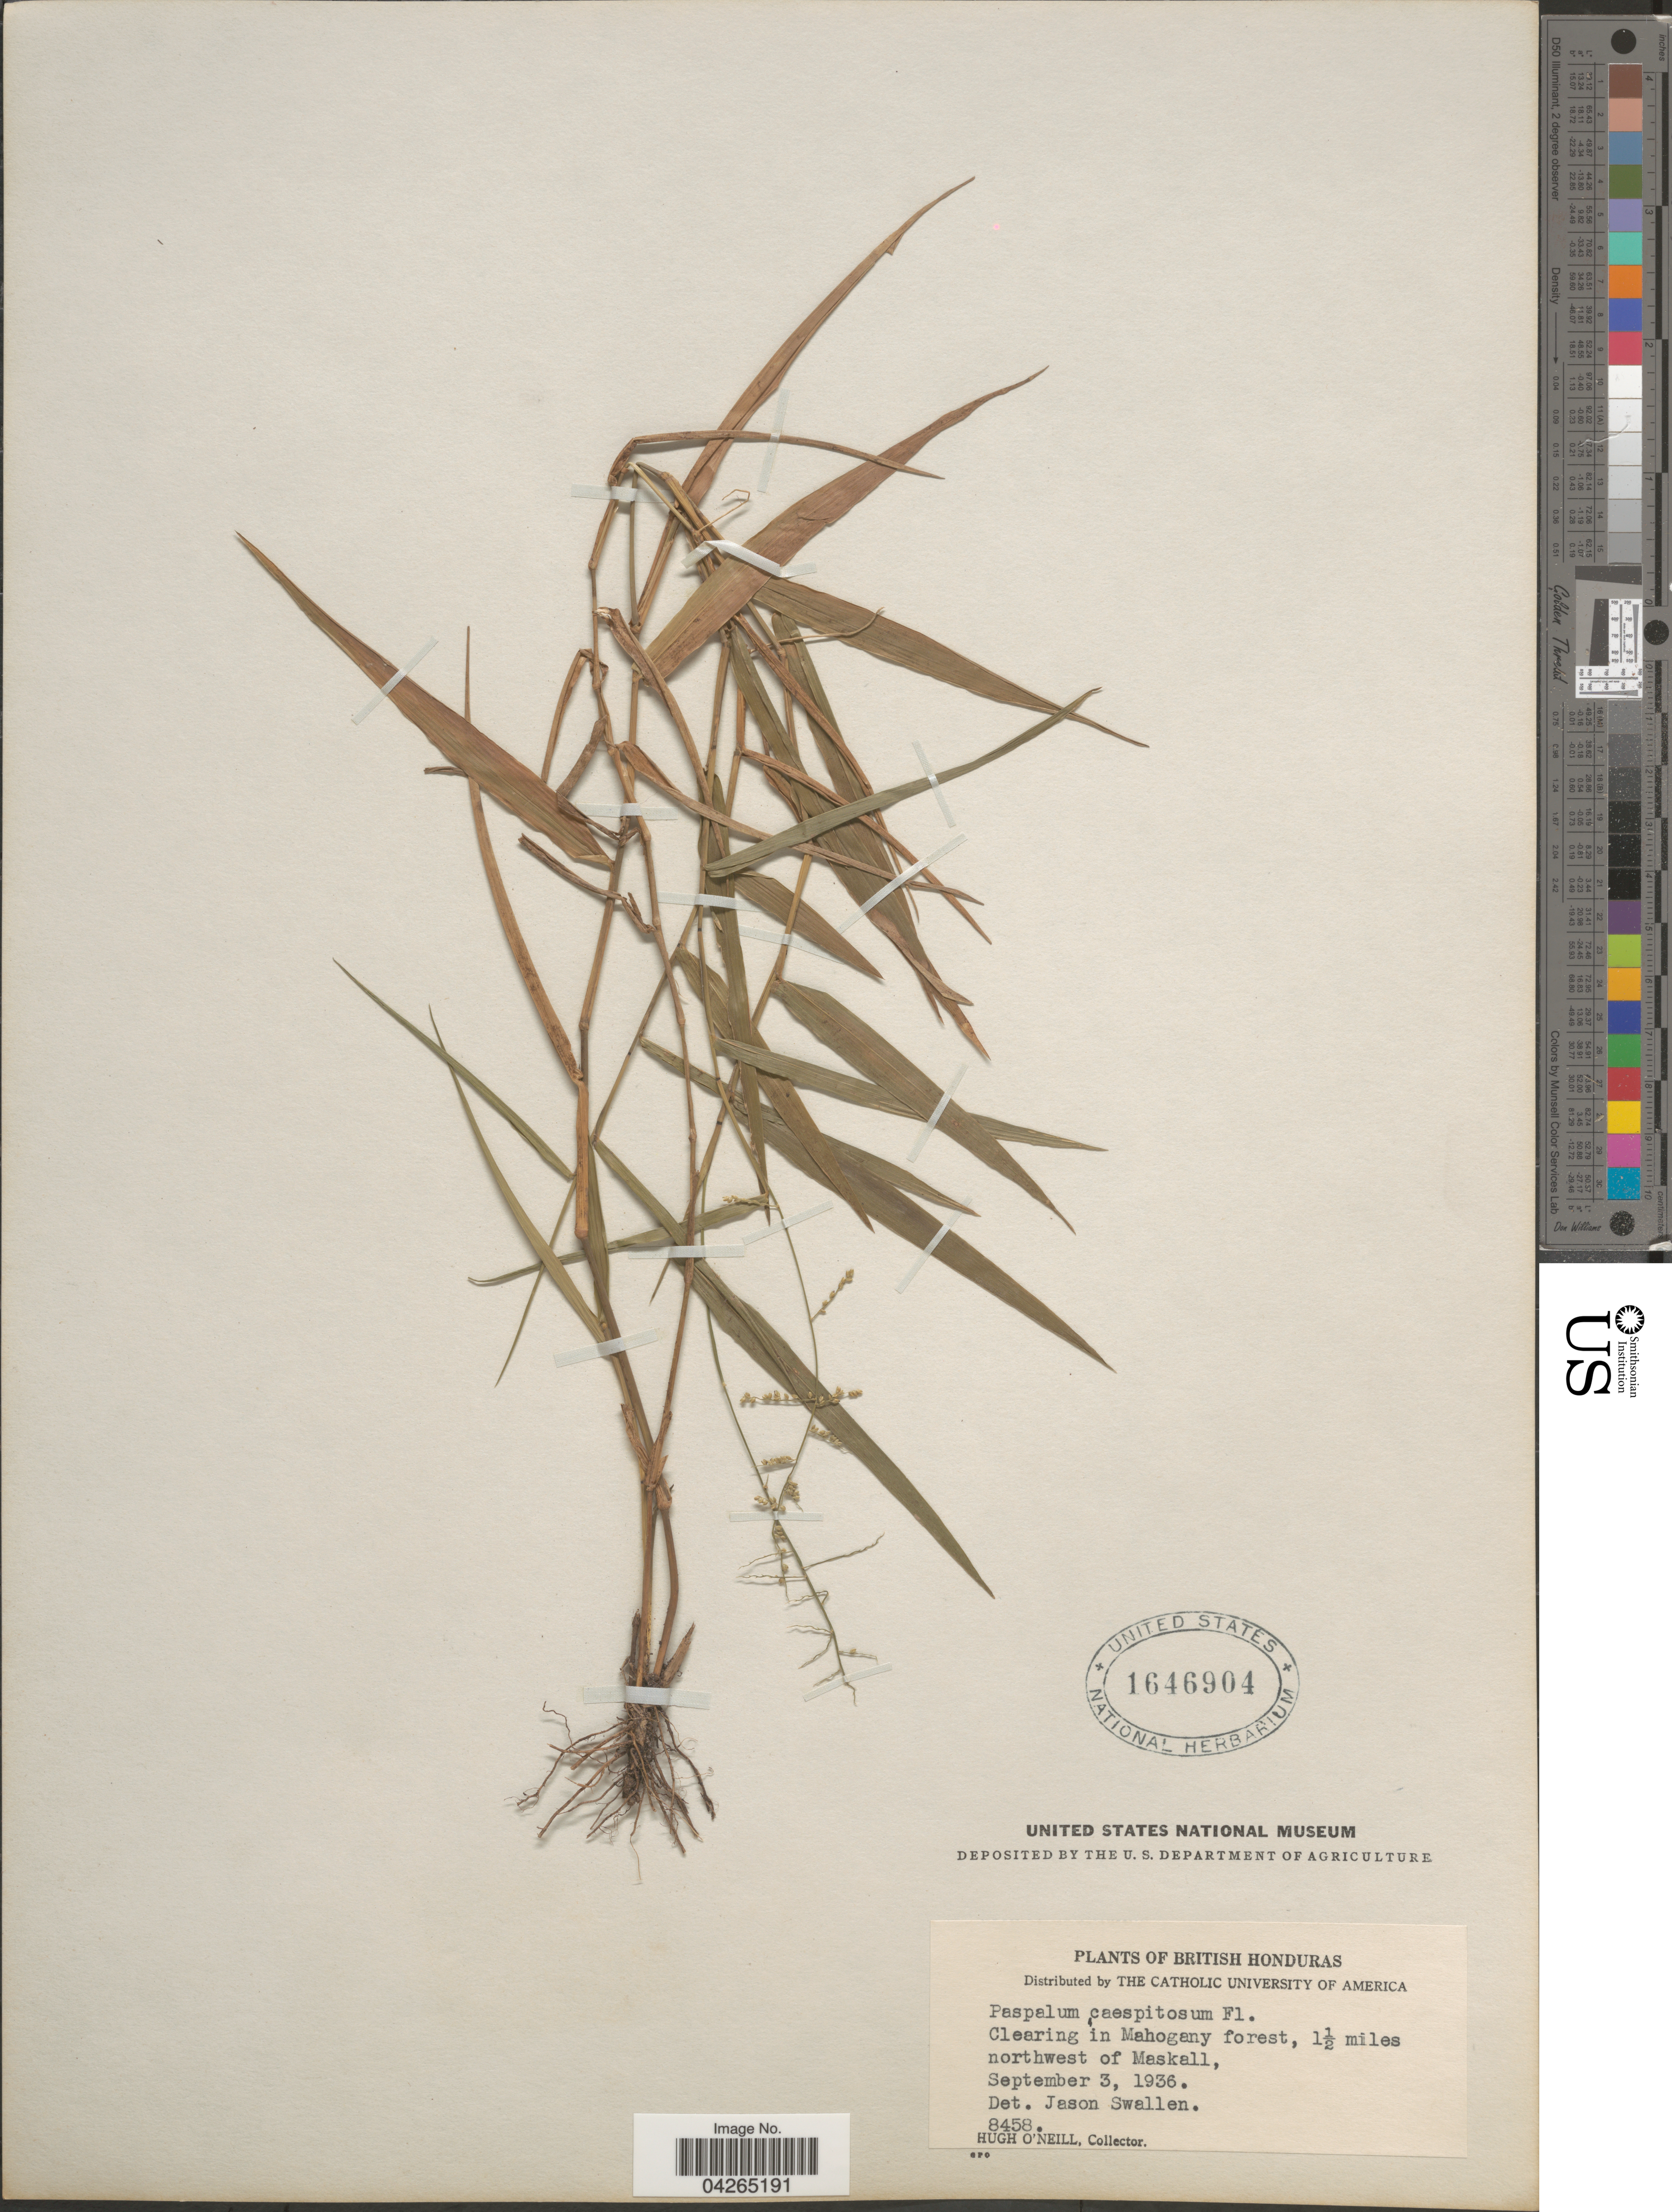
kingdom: Plantae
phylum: Tracheophyta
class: Liliopsida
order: Poales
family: Poaceae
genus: Paspalum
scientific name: Paspalum caespitosum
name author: Flüggé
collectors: H. O'Neill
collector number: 8458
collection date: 1936-09-03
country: Belize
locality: British Honduras. Clearing in Mahogeny forest, 1½ miles northwest of Maskall.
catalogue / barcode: US 1646904